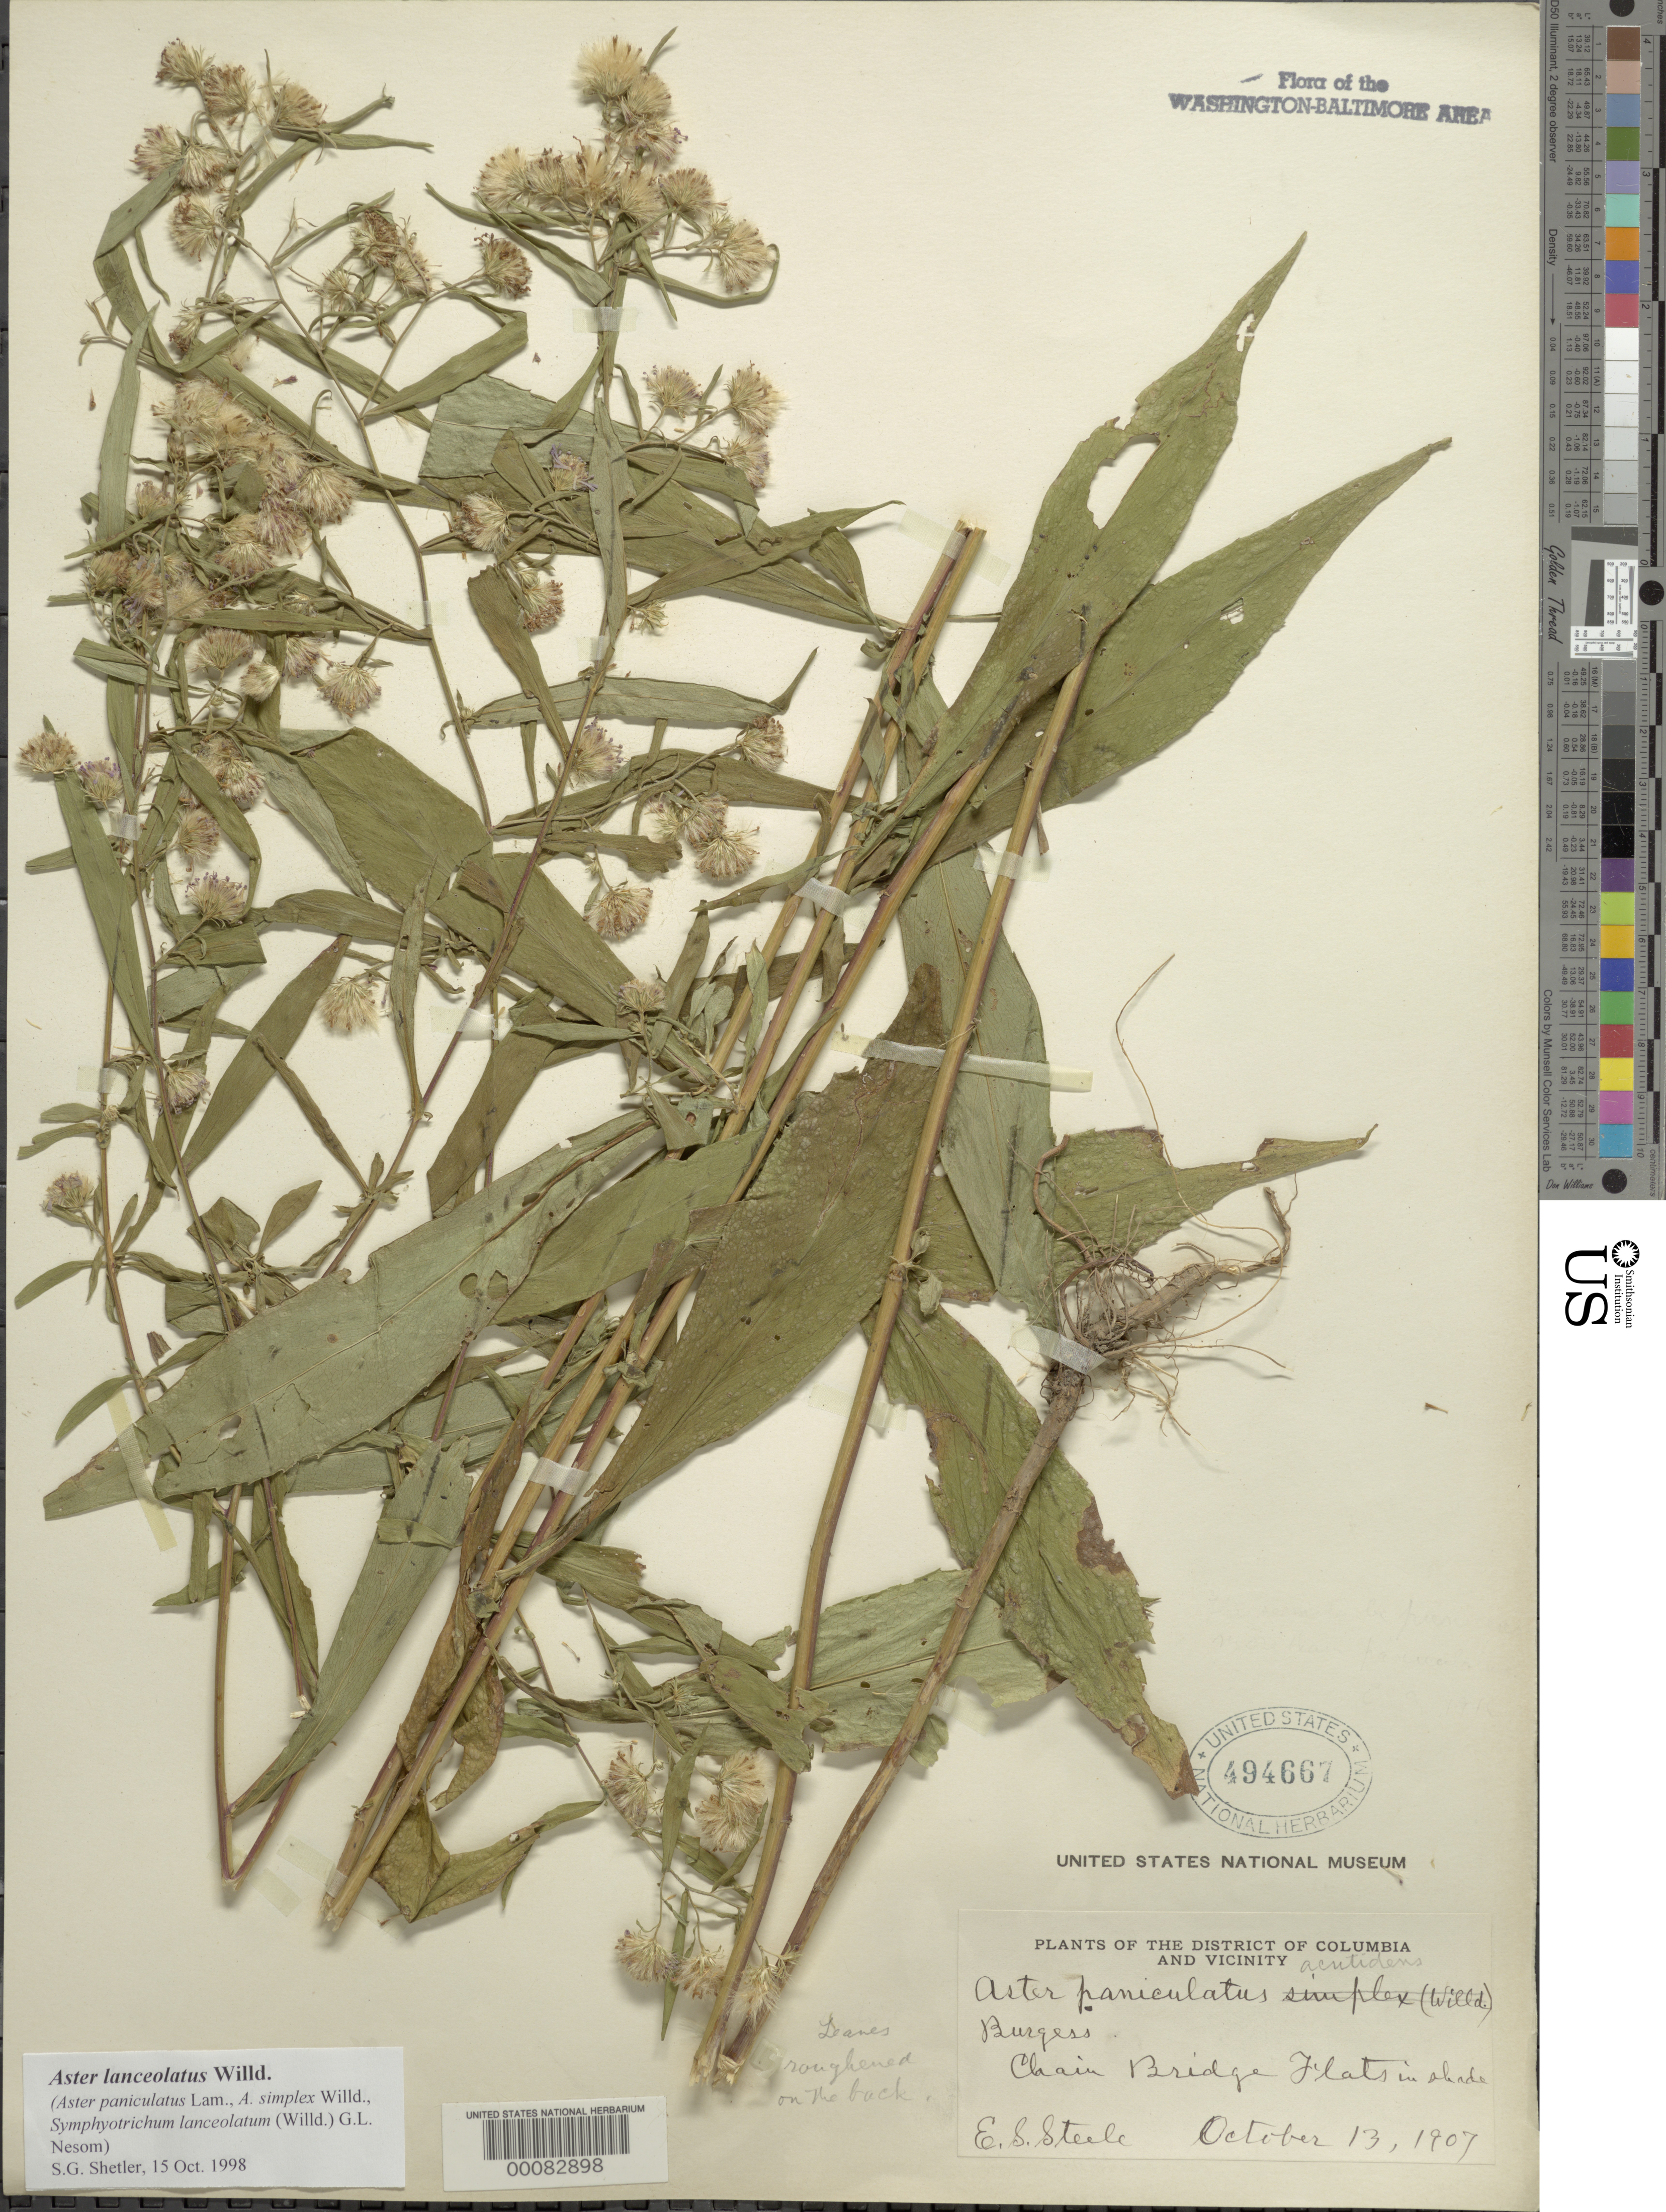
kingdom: Plantae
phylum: Tracheophyta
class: Magnoliopsida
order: Asterales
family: Asteraceae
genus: Symphyotrichum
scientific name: Symphyotrichum lanceolatum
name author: (Willd.) G.L. Nesom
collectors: E. Steele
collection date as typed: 13 Oct 1907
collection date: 1907-10-13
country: United States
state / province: District of Columbia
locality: Chain Bridge flats C. & O. Canal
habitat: Shade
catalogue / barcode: US 494667